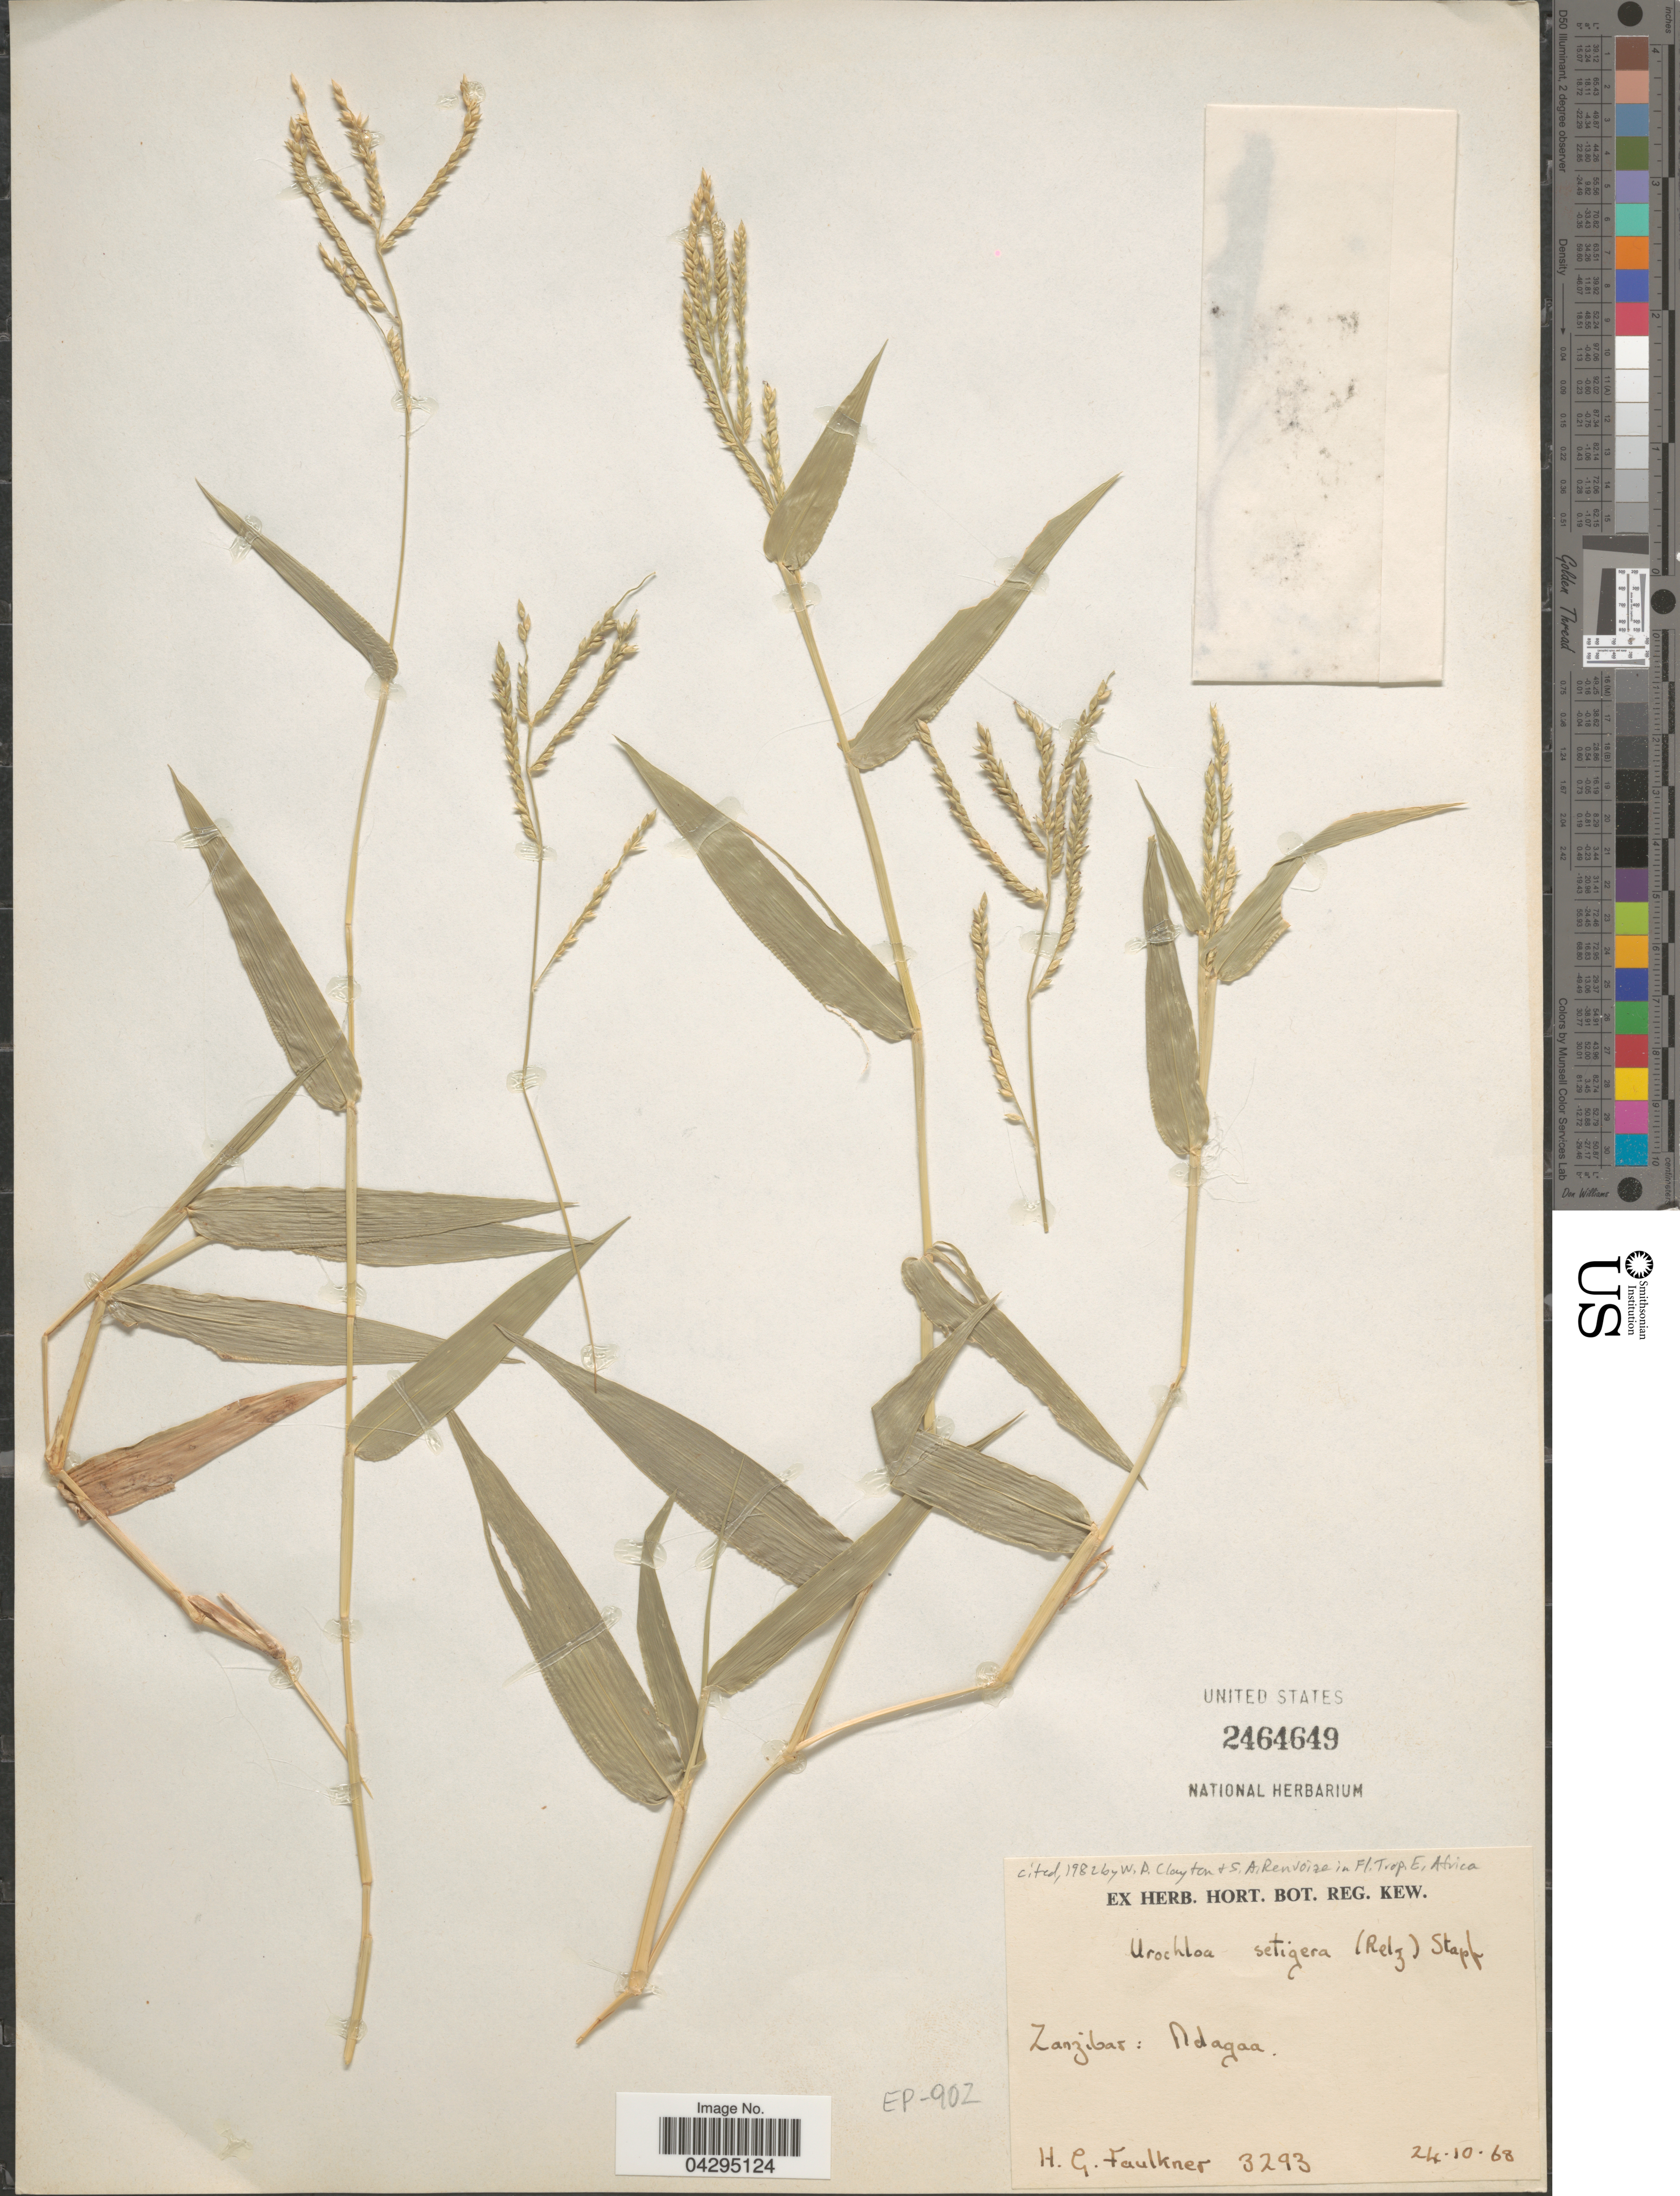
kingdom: Plantae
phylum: Tracheophyta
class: Liliopsida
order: Poales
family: Poaceae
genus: Urochloa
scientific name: Urochloa setigera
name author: (Retz.) Stapf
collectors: H. Faulkner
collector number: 3293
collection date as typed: Transcribed d/m/y: 24/10/68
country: Tanzania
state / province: Zanzibar Central/South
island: Zanzibar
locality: Ndagaa.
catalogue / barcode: US 2464649